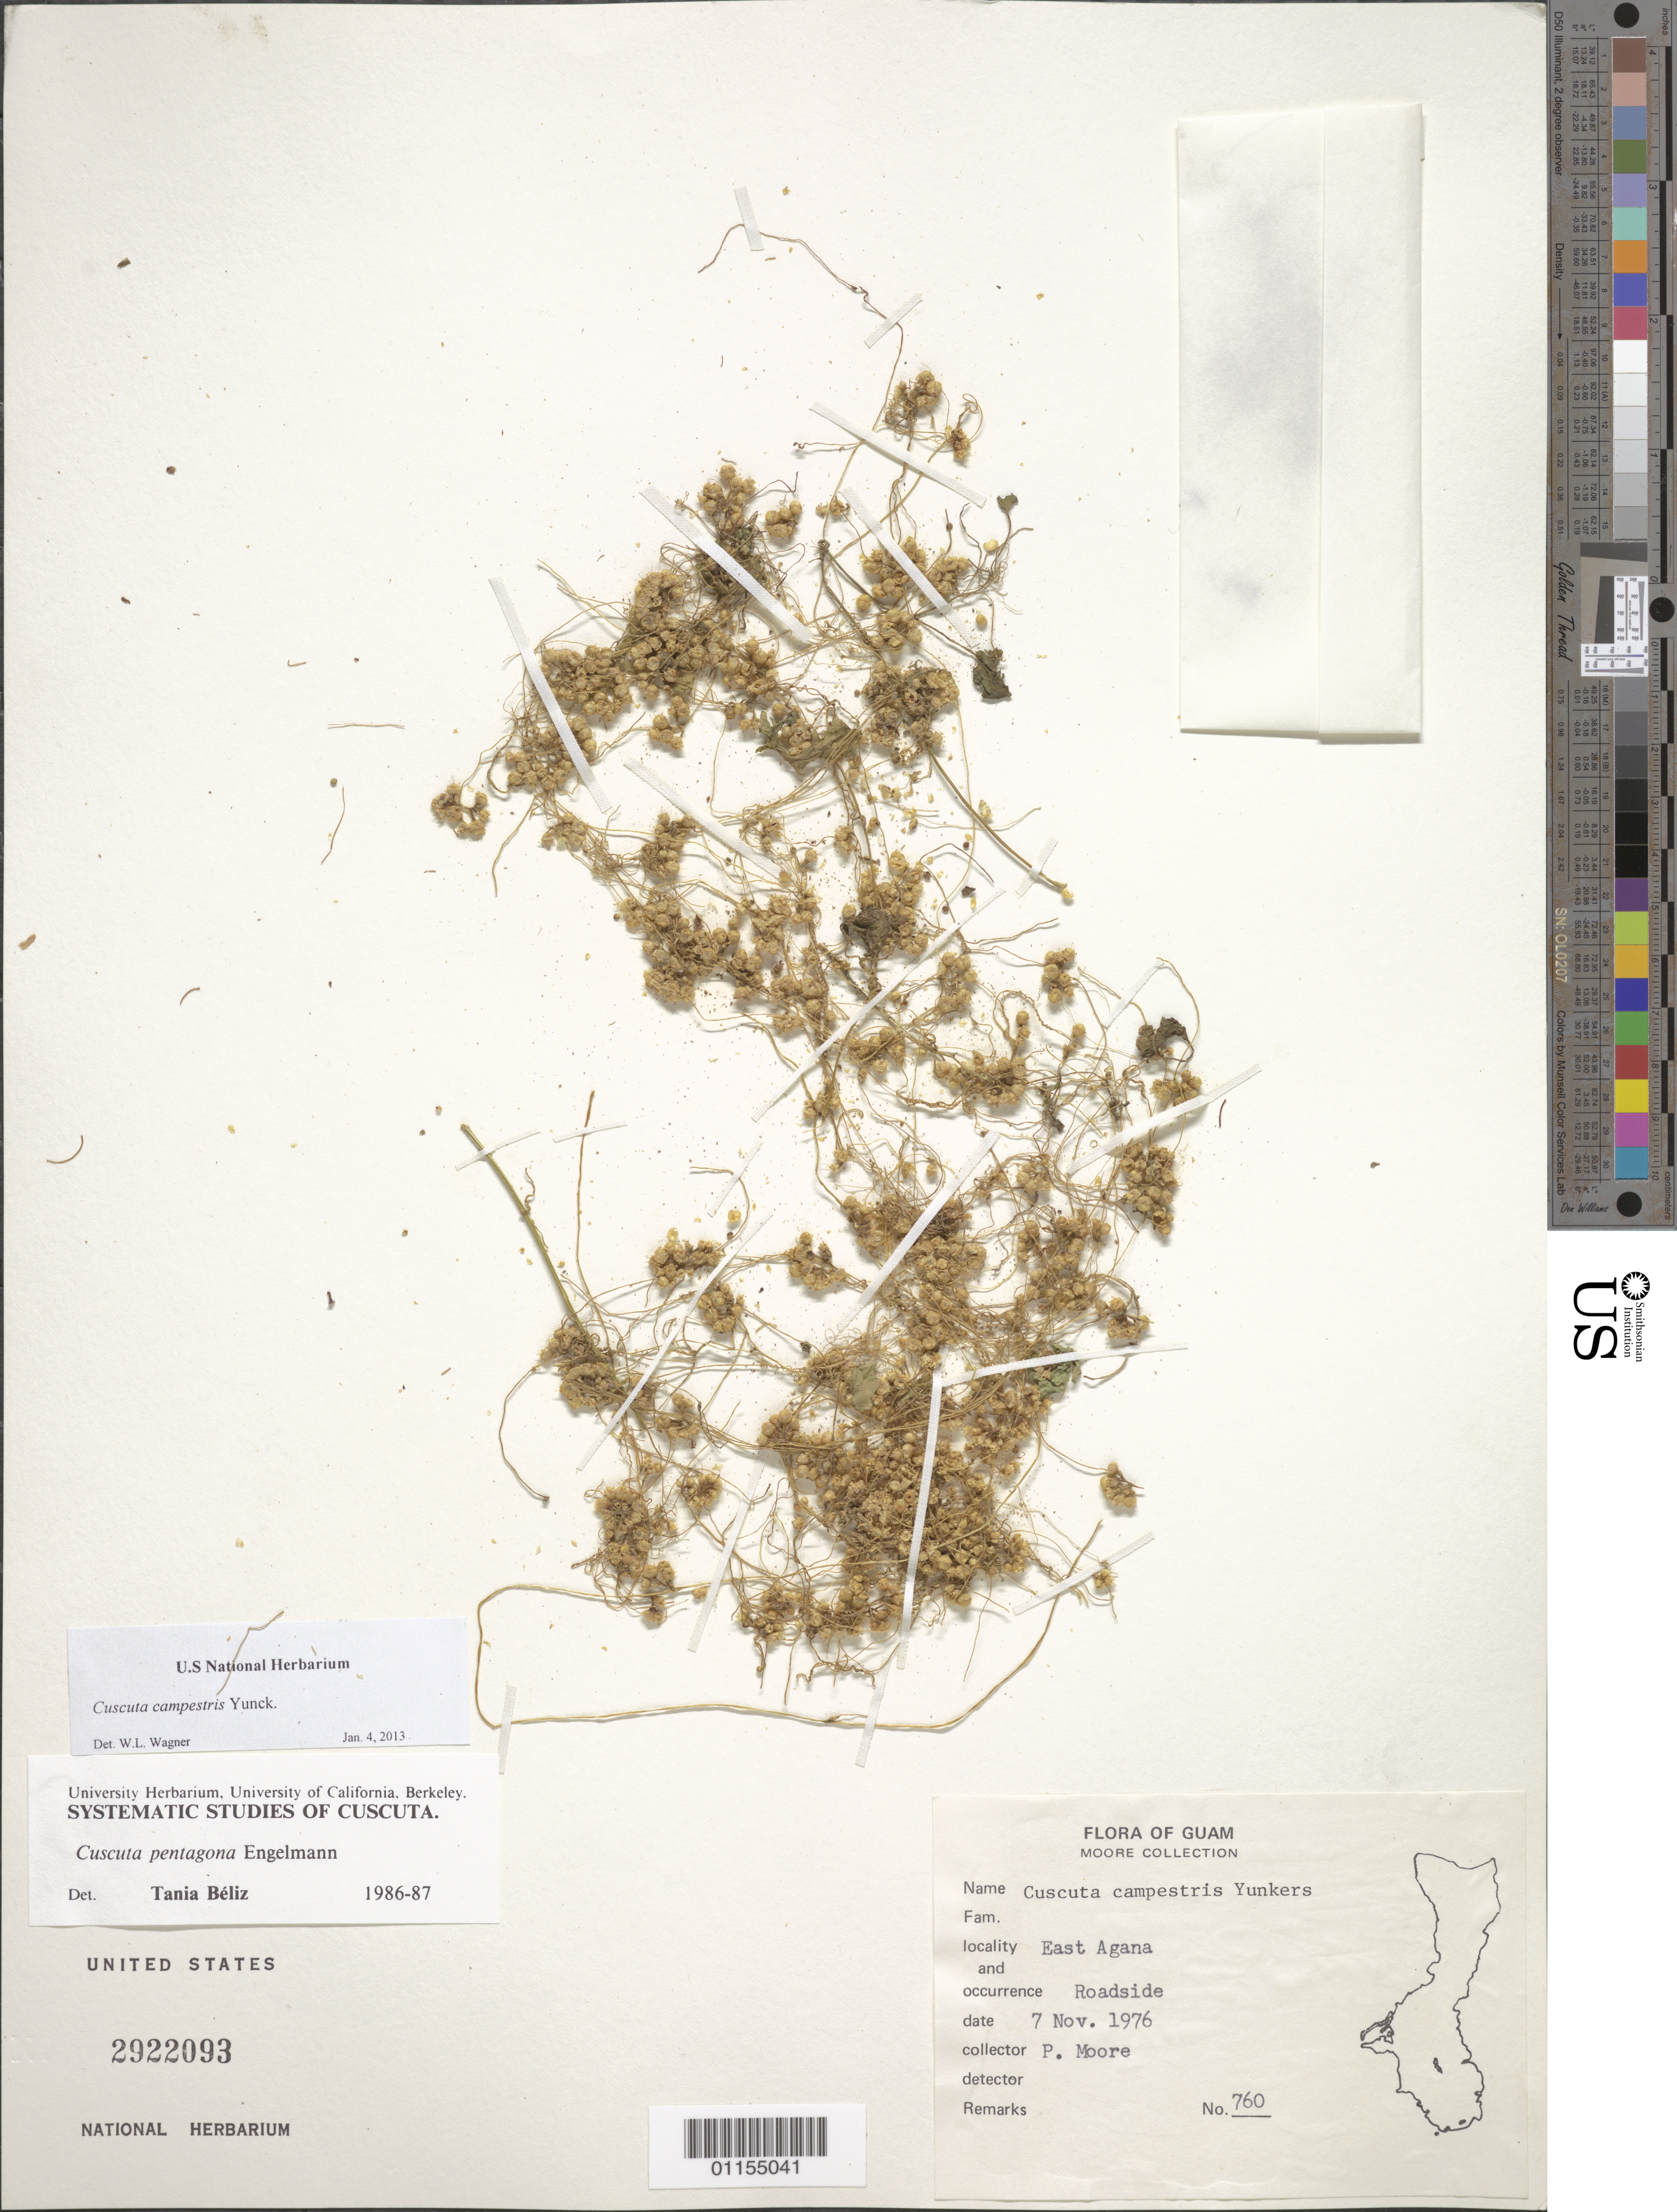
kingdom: Plantae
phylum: Tracheophyta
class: Magnoliopsida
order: Solanales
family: Convolvulaceae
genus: Cuscuta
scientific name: Cuscuta pentagona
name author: Engelm.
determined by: Béliz, T.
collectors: P. H. Moore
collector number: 760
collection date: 1976-11-07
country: Guam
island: Guam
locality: East Agana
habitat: Roadside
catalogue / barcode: US 2922093